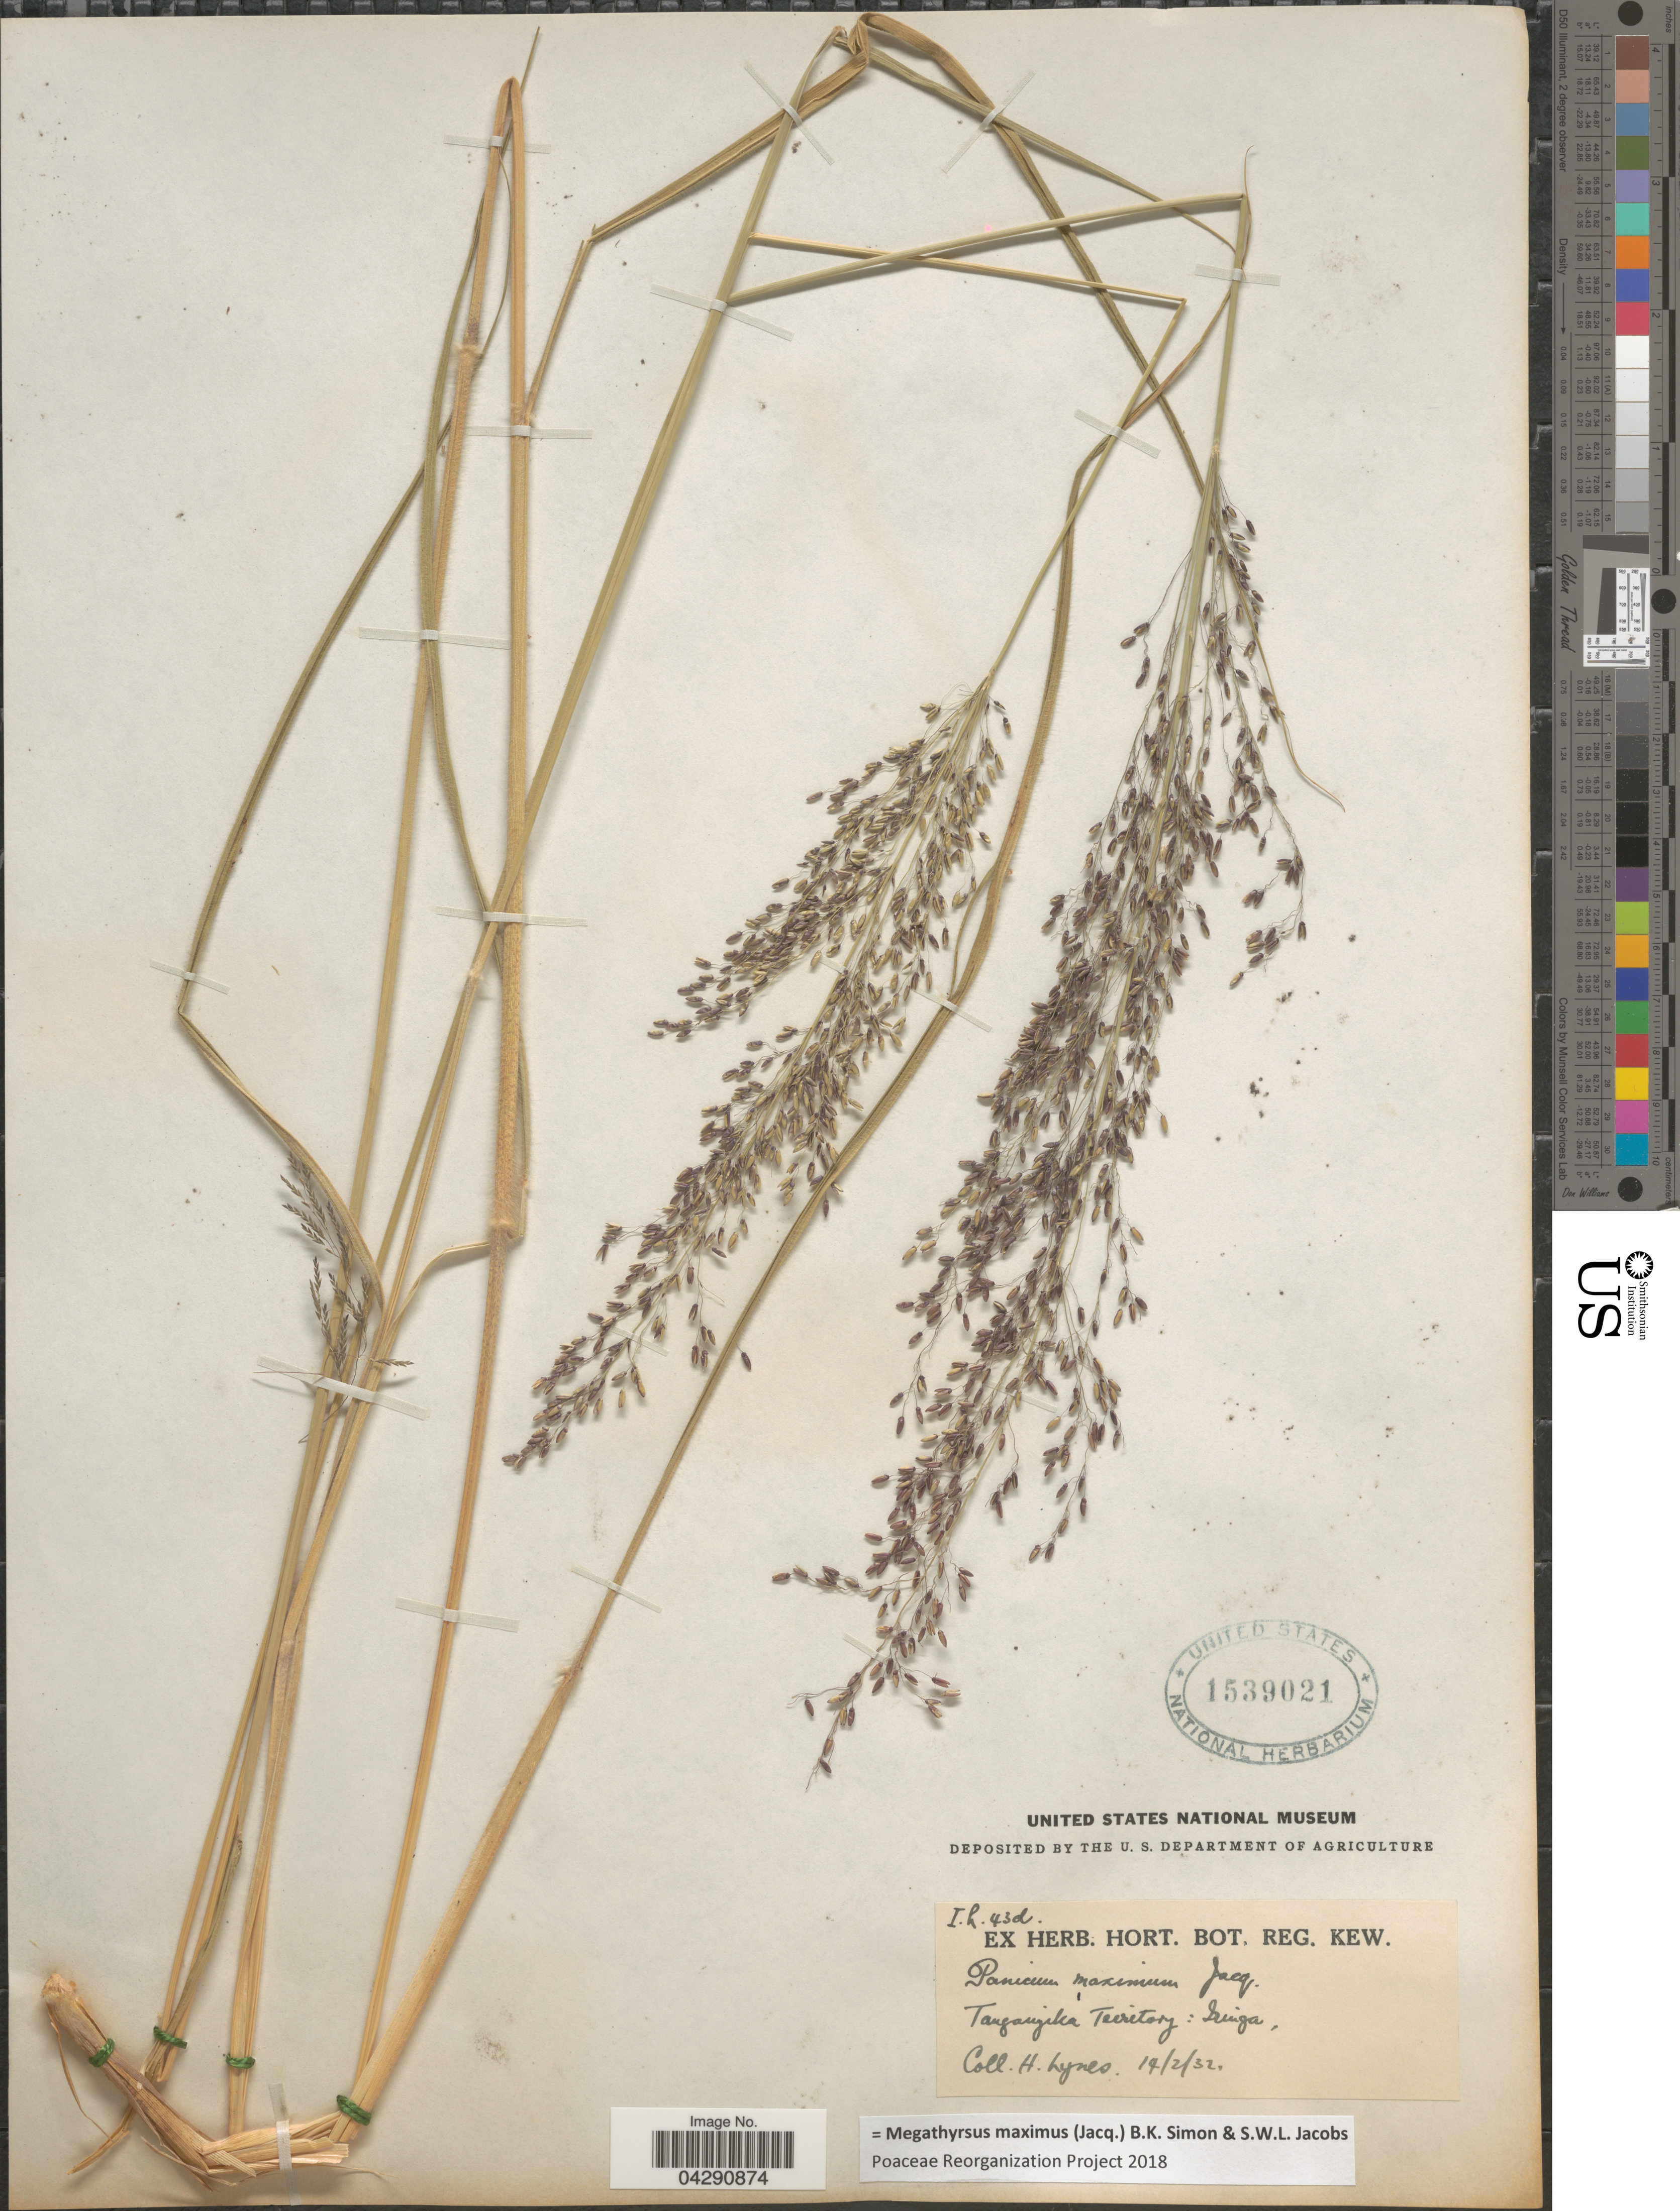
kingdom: Plantae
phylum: Tracheophyta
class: Liliopsida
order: Poales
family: Poaceae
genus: Megathyrsus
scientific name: Megathyrsus maximus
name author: (Jacq.) B.K. Simon & S.W.L. Jacobs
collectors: H. Lynes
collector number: Ih43d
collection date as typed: Transcribed d/m/y: 14/2/32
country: Tanzania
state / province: Iringa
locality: Tanganyika Territory.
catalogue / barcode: US 1539021